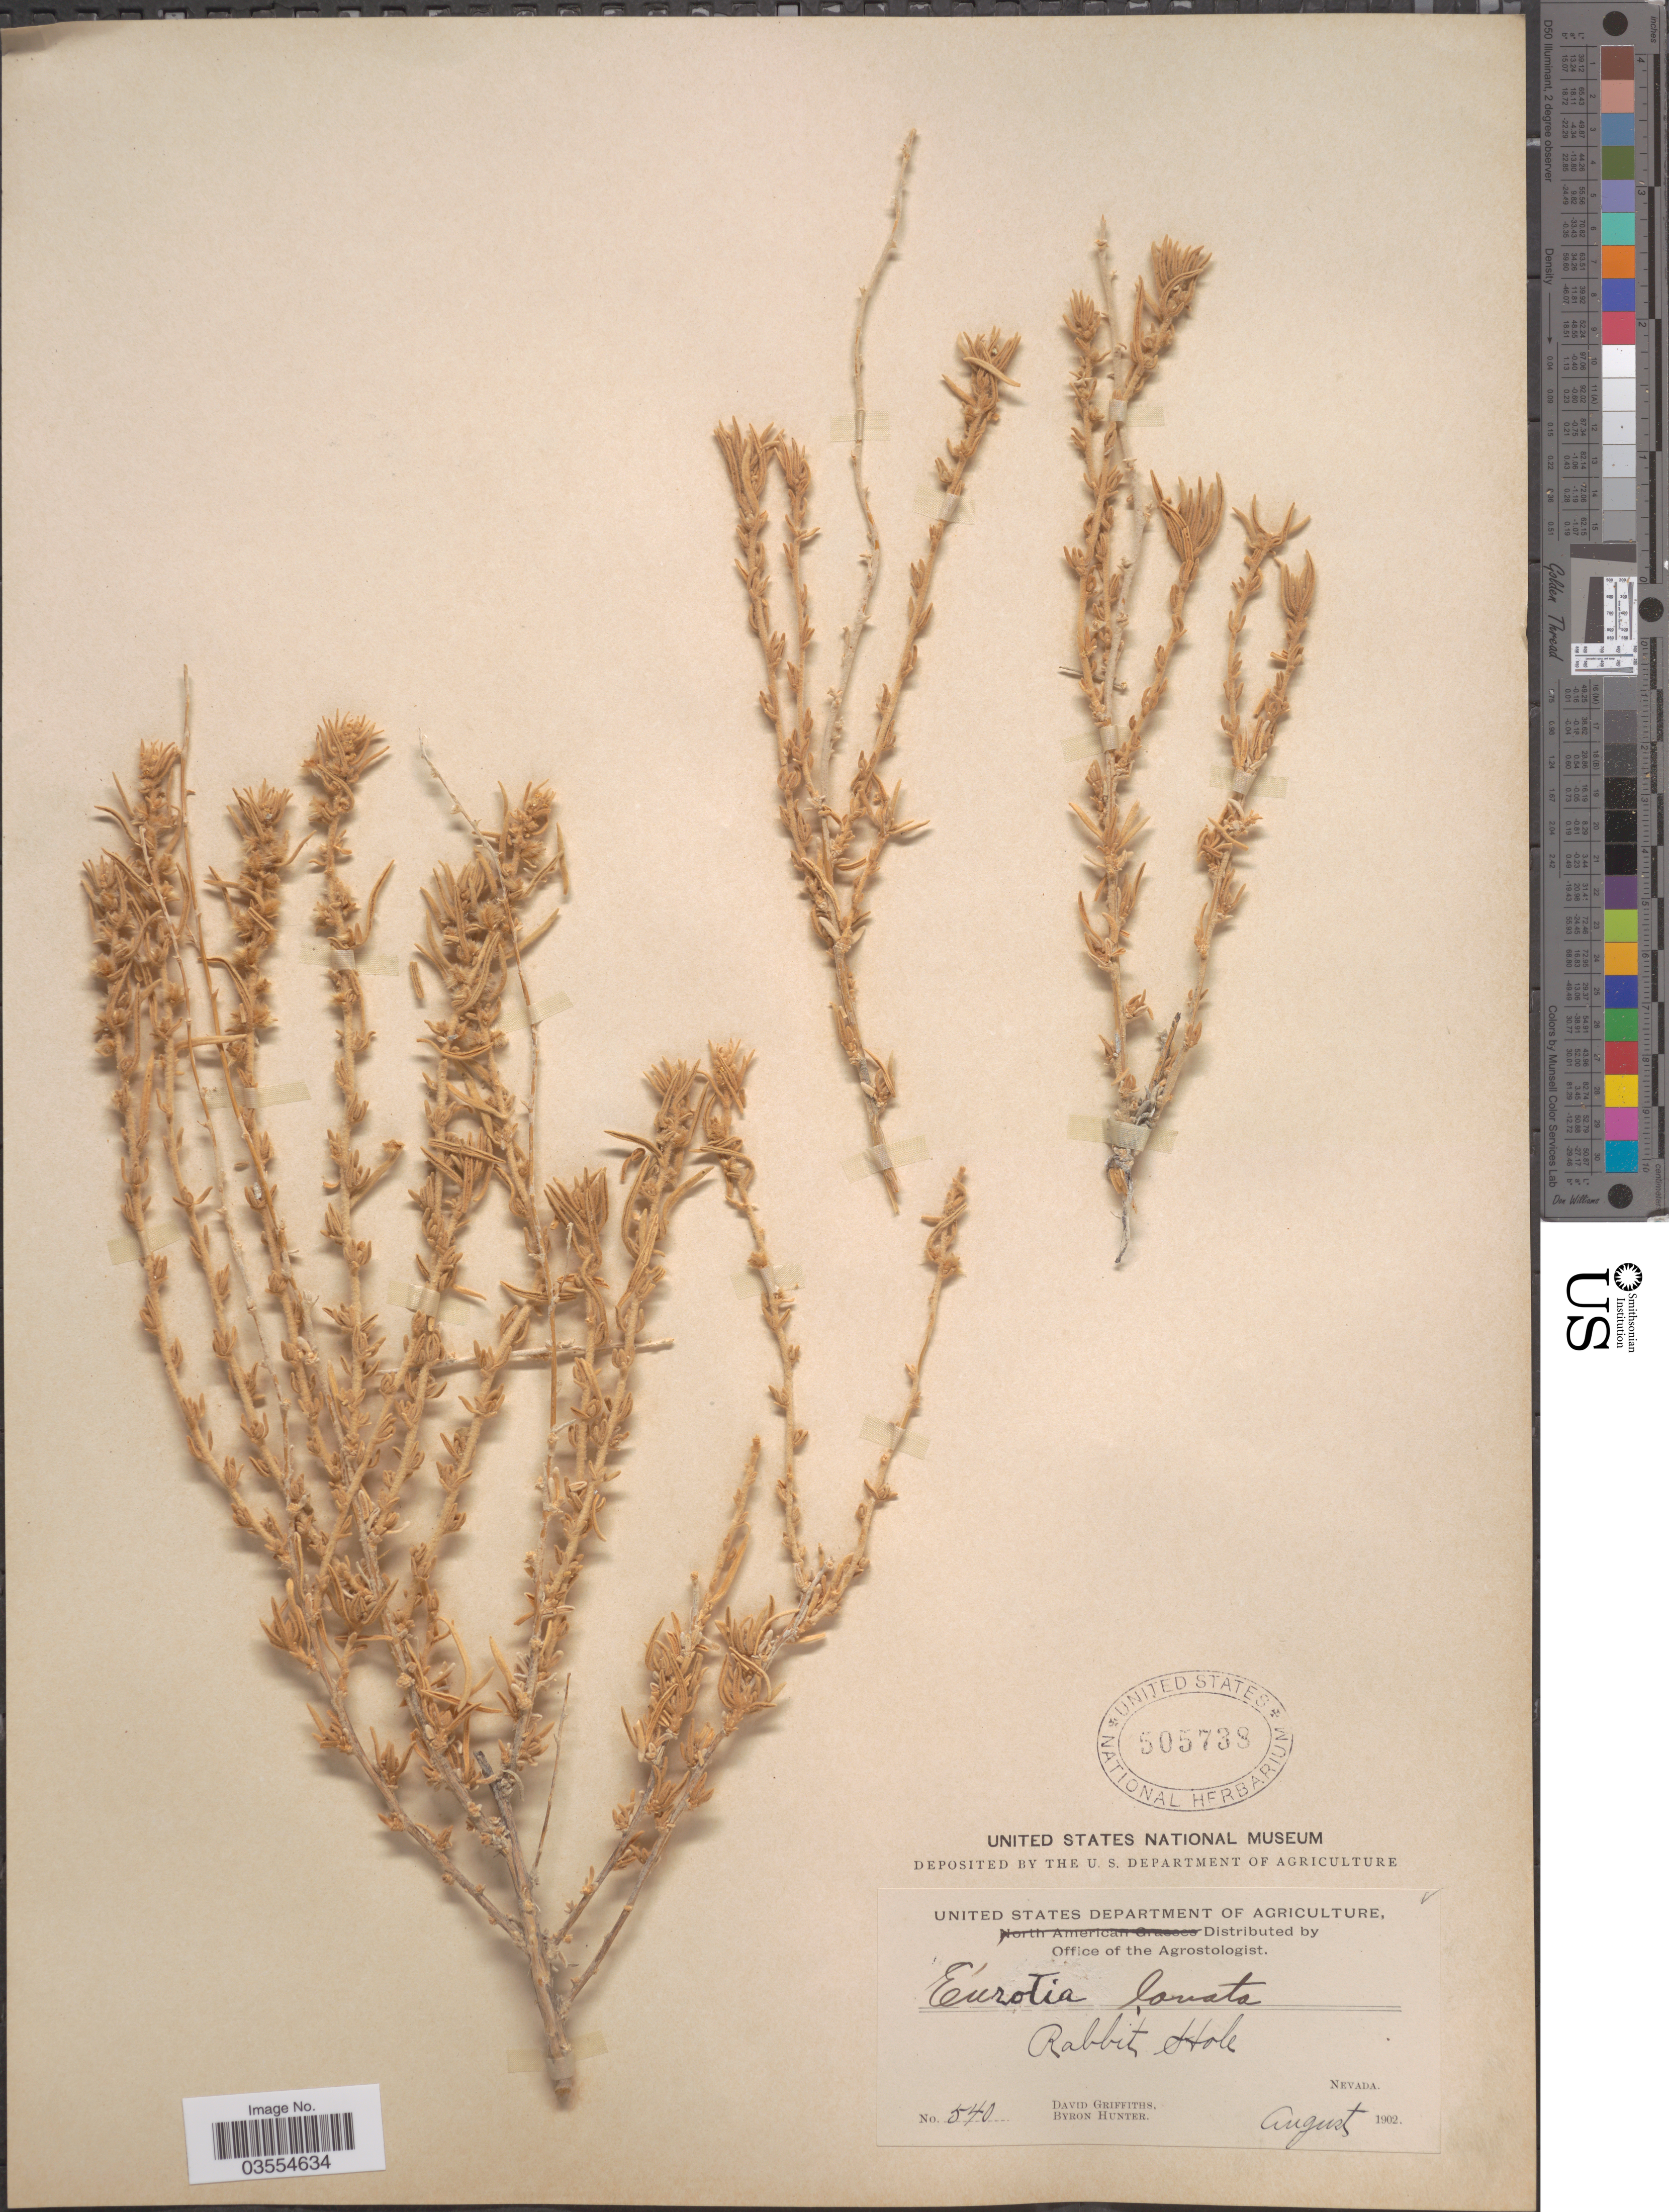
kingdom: Plantae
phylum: Tracheophyta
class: Magnoliopsida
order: Caryophyllales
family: Amaranthaceae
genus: Krascheninnikovia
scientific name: Krascheninnikovia lanata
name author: (Pursh) A. Meeuse & A.Smit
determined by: U.S. National Herbarium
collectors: D. Griffiths & B. Hunter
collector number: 540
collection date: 1902-08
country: United States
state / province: Nevada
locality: Rabbit Hole.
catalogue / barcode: US 505738